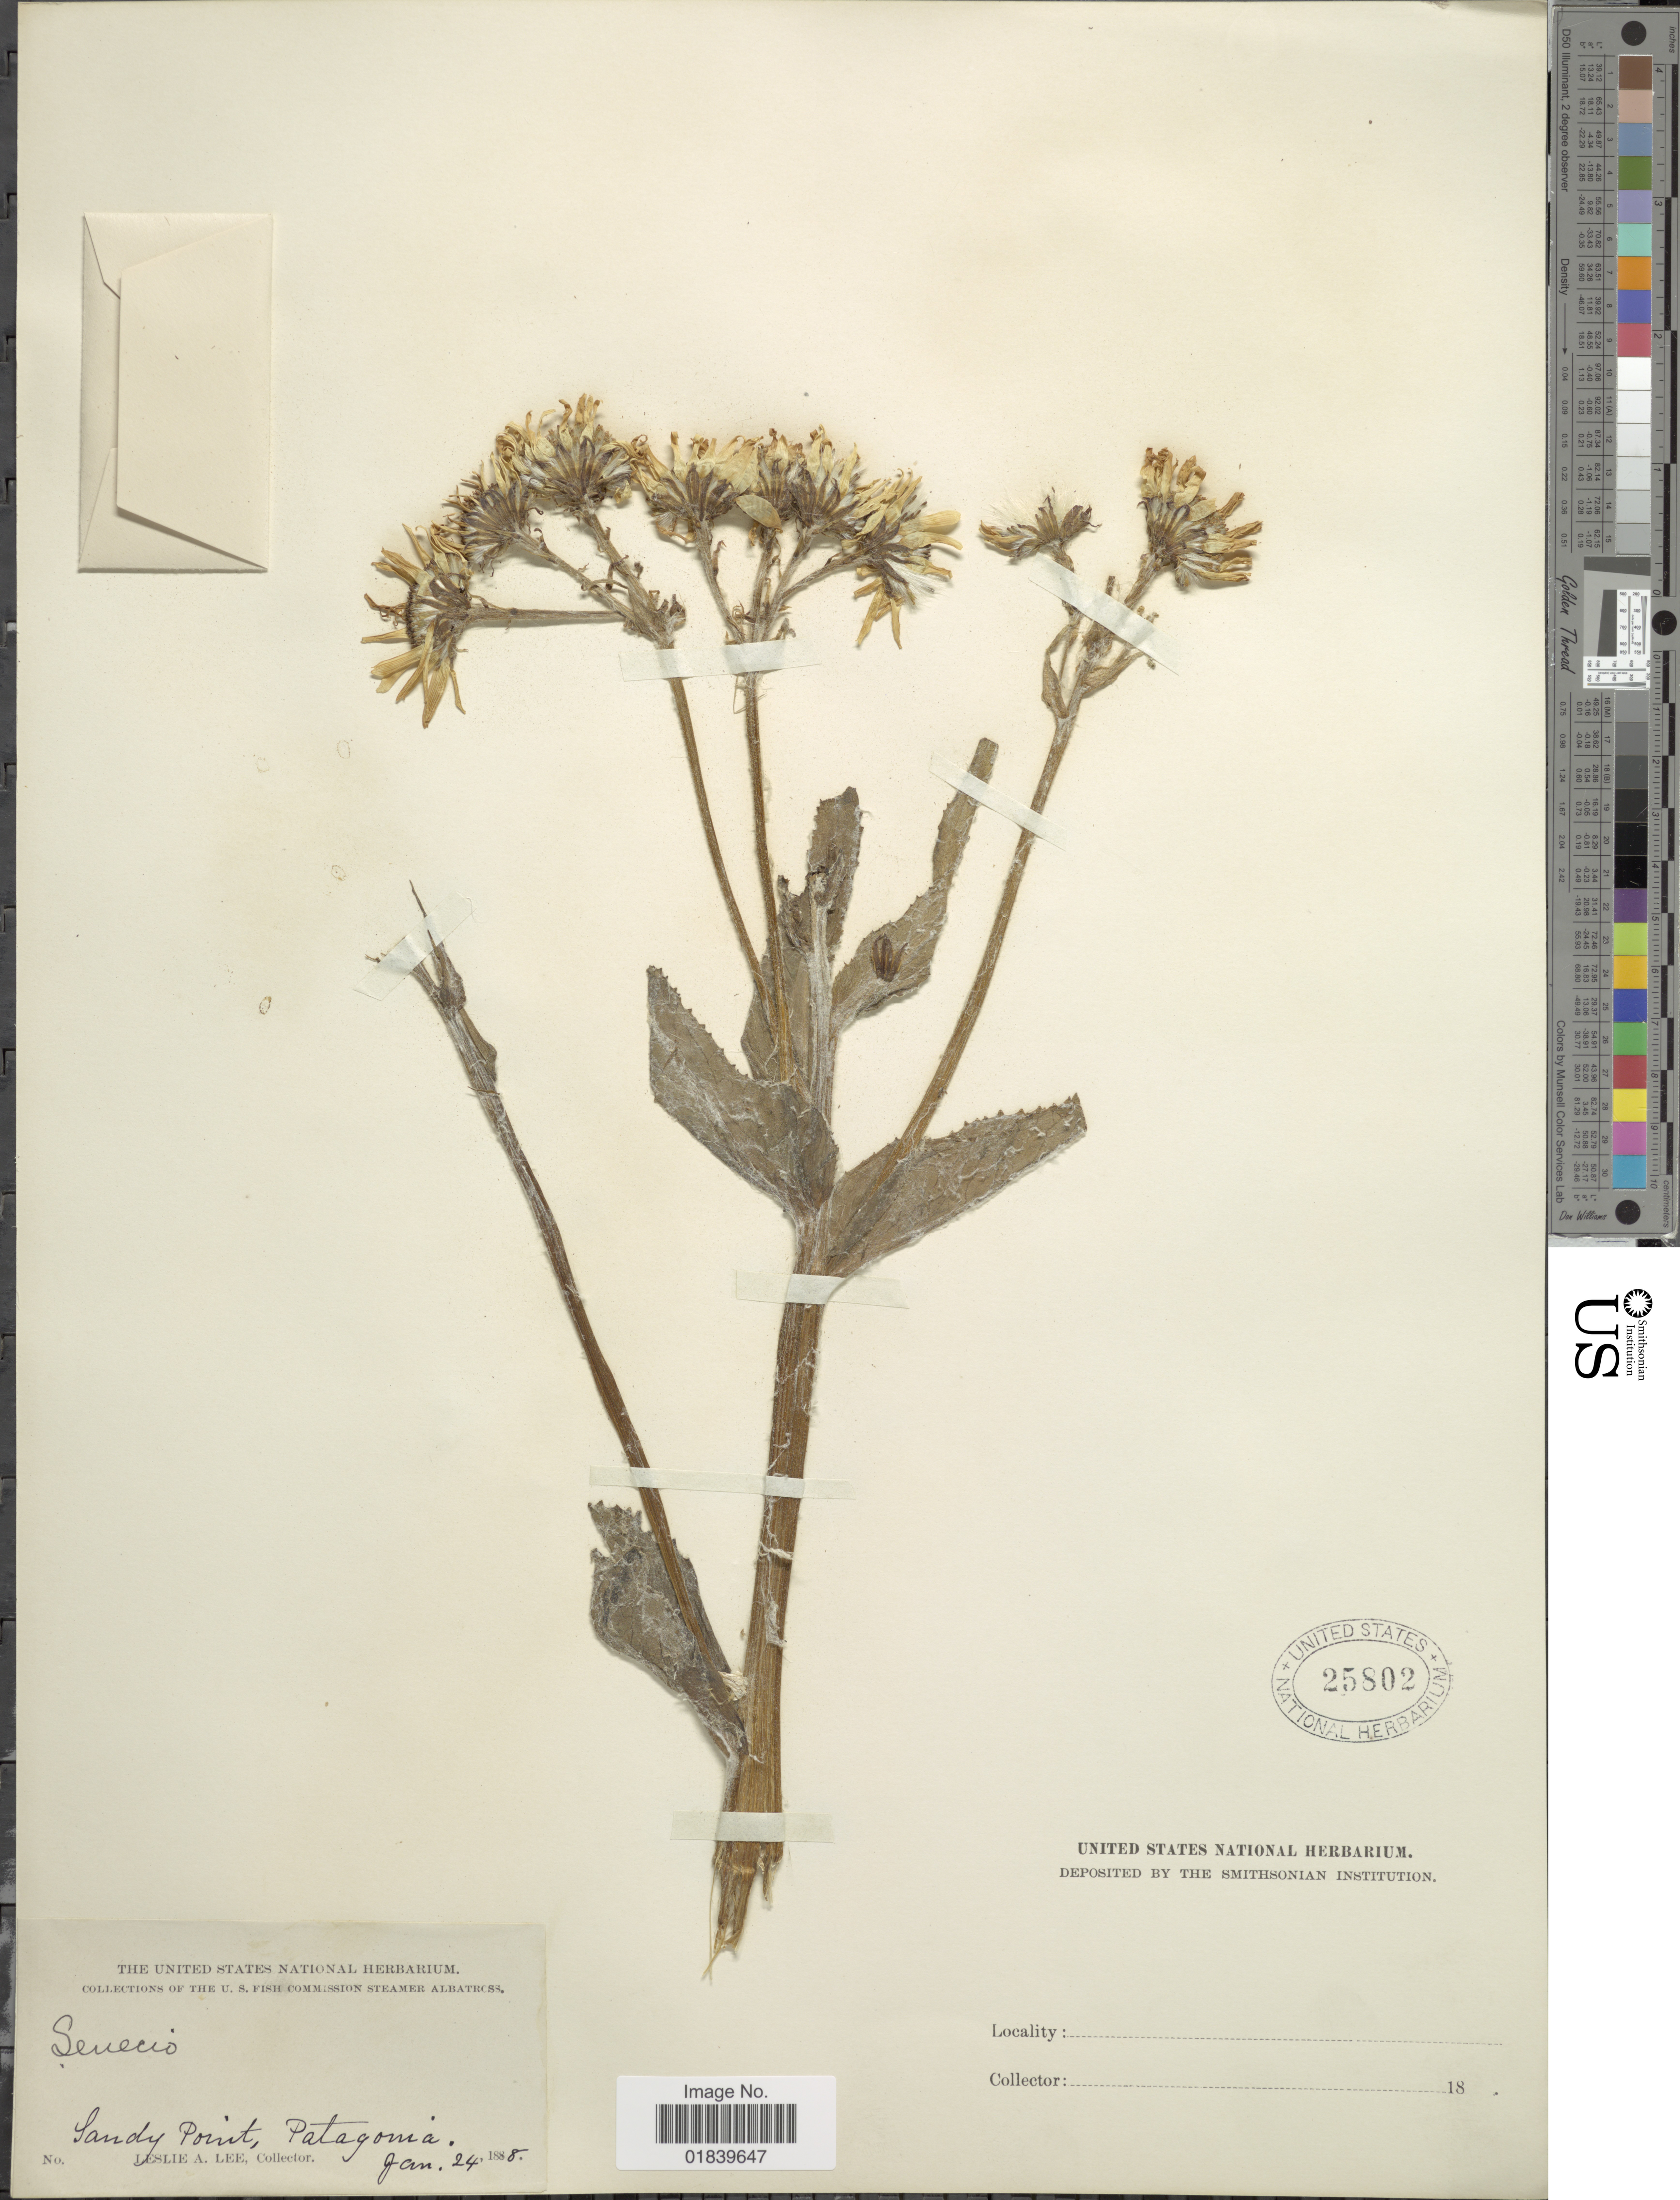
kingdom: Plantae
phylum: Tracheophyta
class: Magnoliopsida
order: Asterales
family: Asteraceae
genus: Senecio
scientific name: Senecio smithii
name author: DC.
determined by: Salomon, Luciana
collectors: L. Lee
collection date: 1888-01-24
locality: Sandy Point, Patagonia.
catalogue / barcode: US 25802